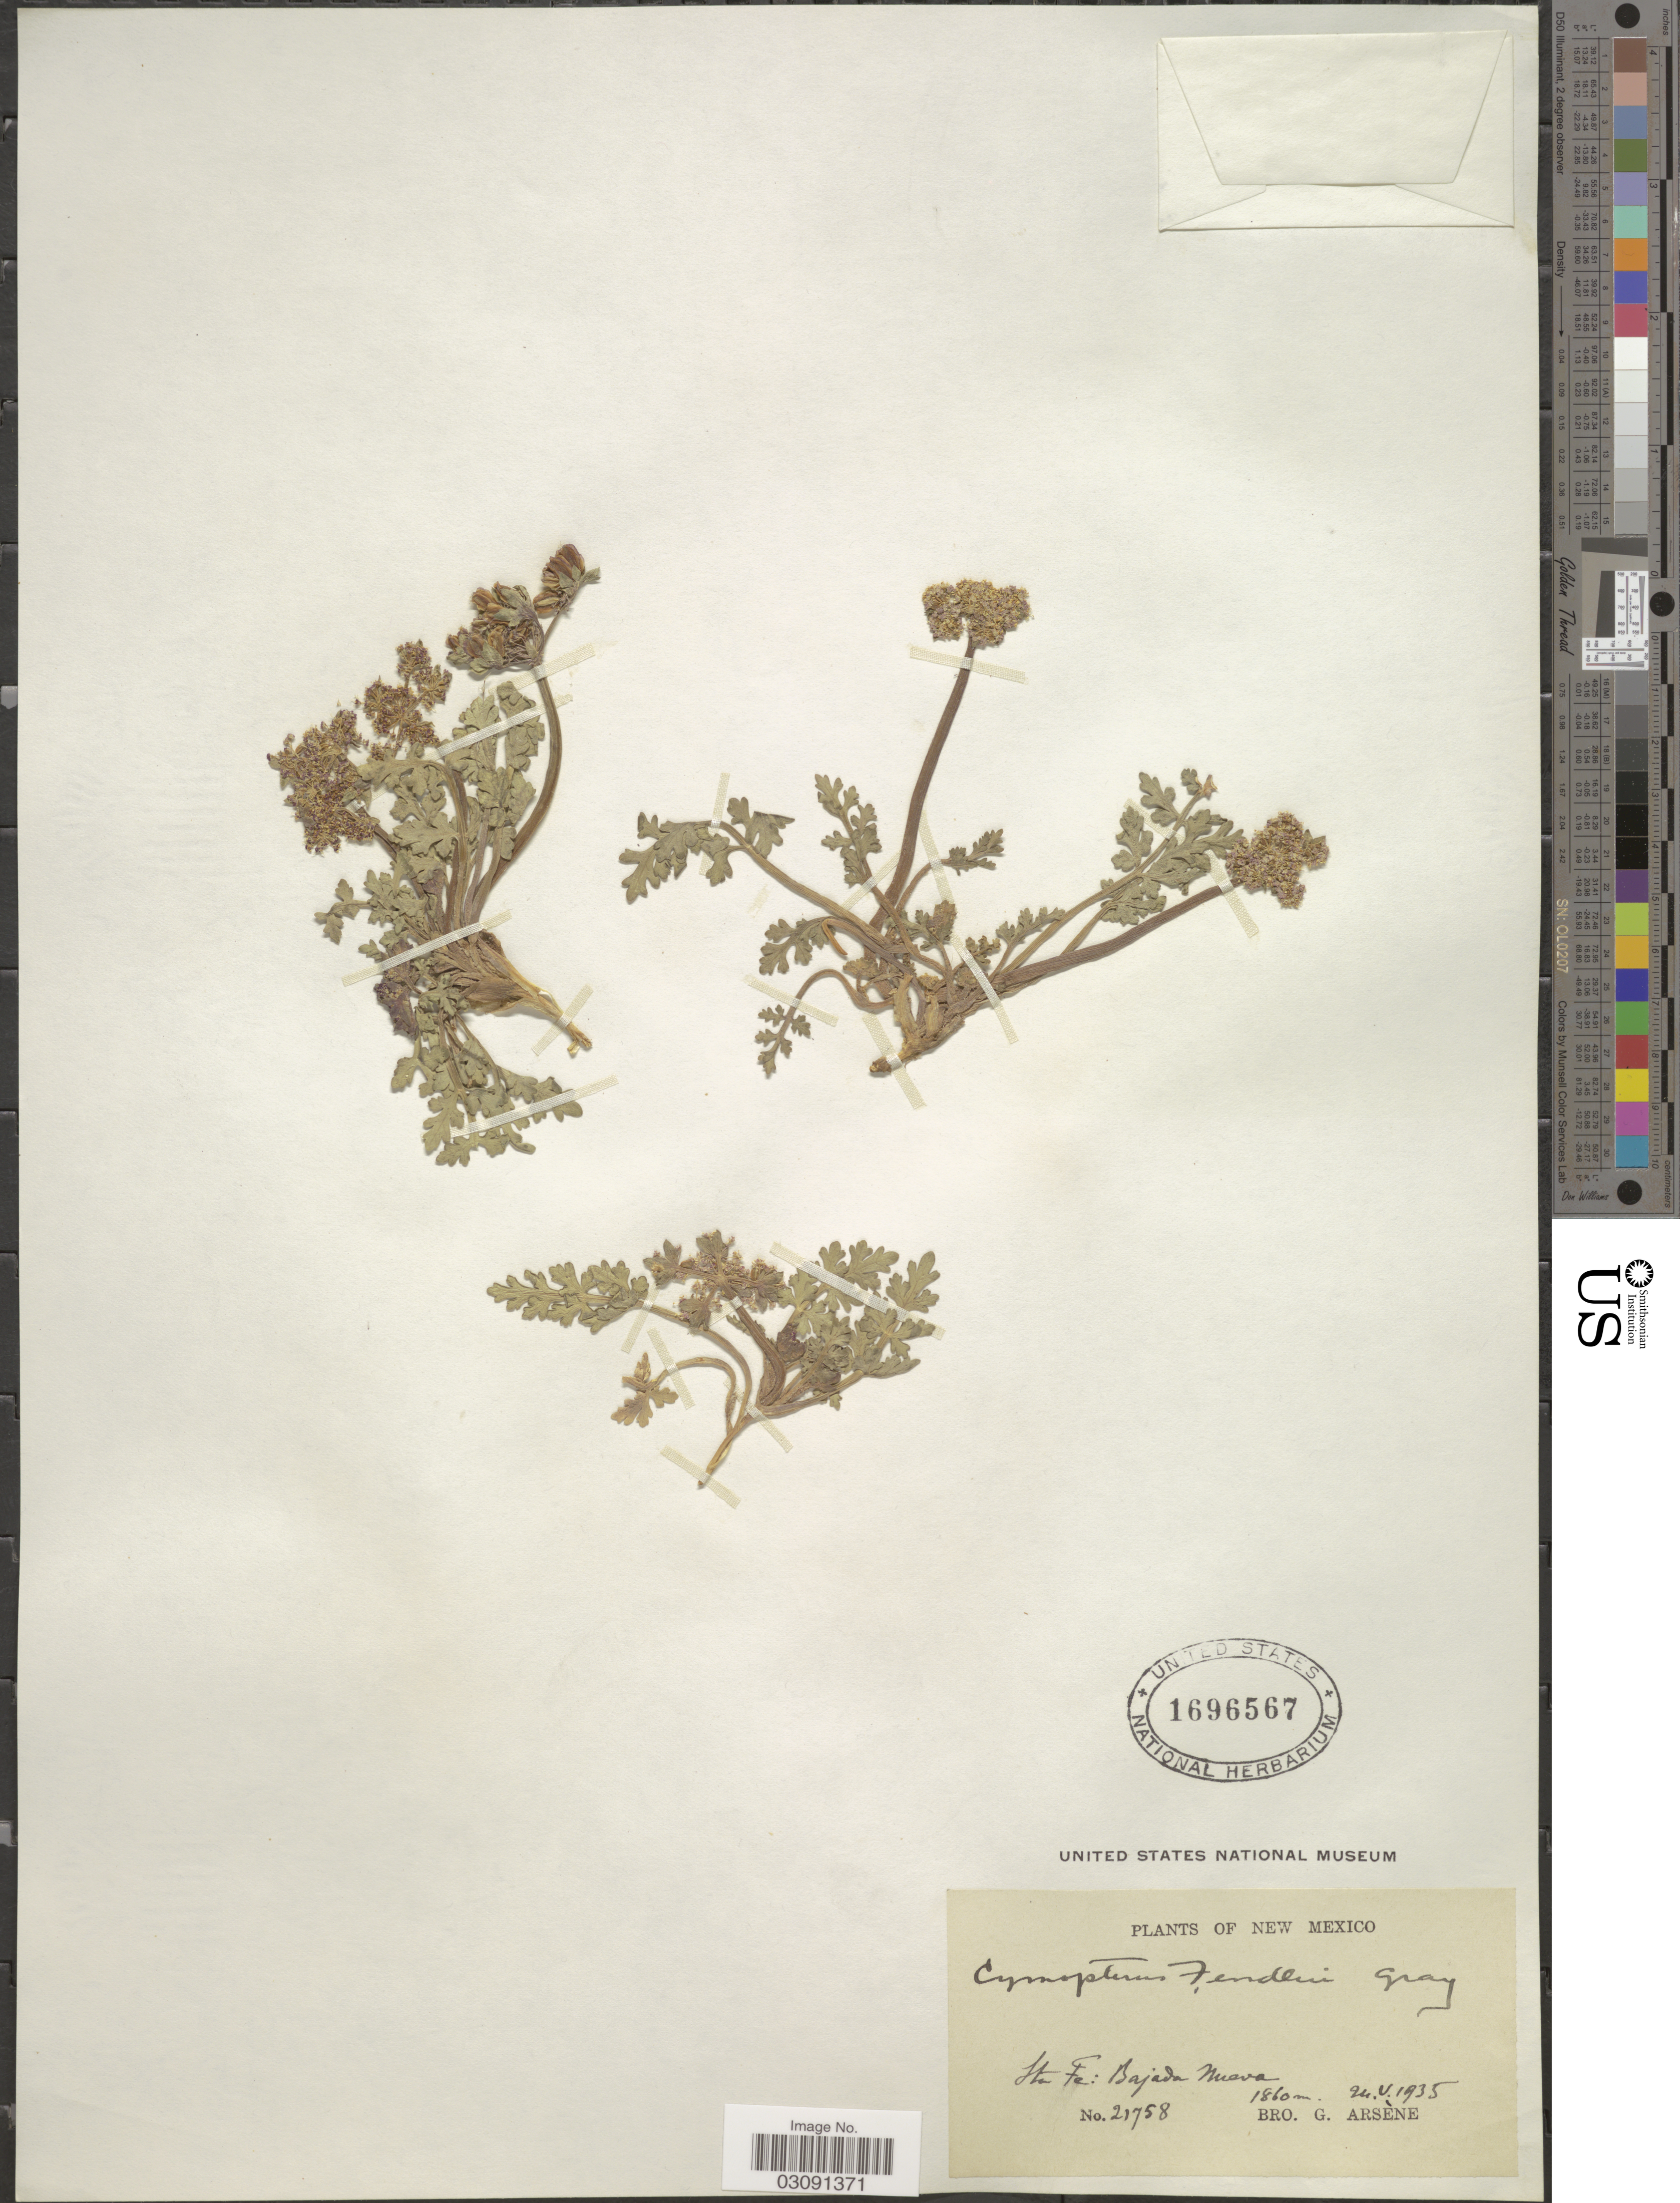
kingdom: Plantae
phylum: Tracheophyta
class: Magnoliopsida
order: Apiales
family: Apiaceae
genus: Cymopterus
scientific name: Cymopterus fendleri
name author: A. Gray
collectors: Bro. G. Arsène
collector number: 21758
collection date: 1935-05-24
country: United States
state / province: New Mexico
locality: Sta Fe: Bajada Nueva.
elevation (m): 1860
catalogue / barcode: US 1696567